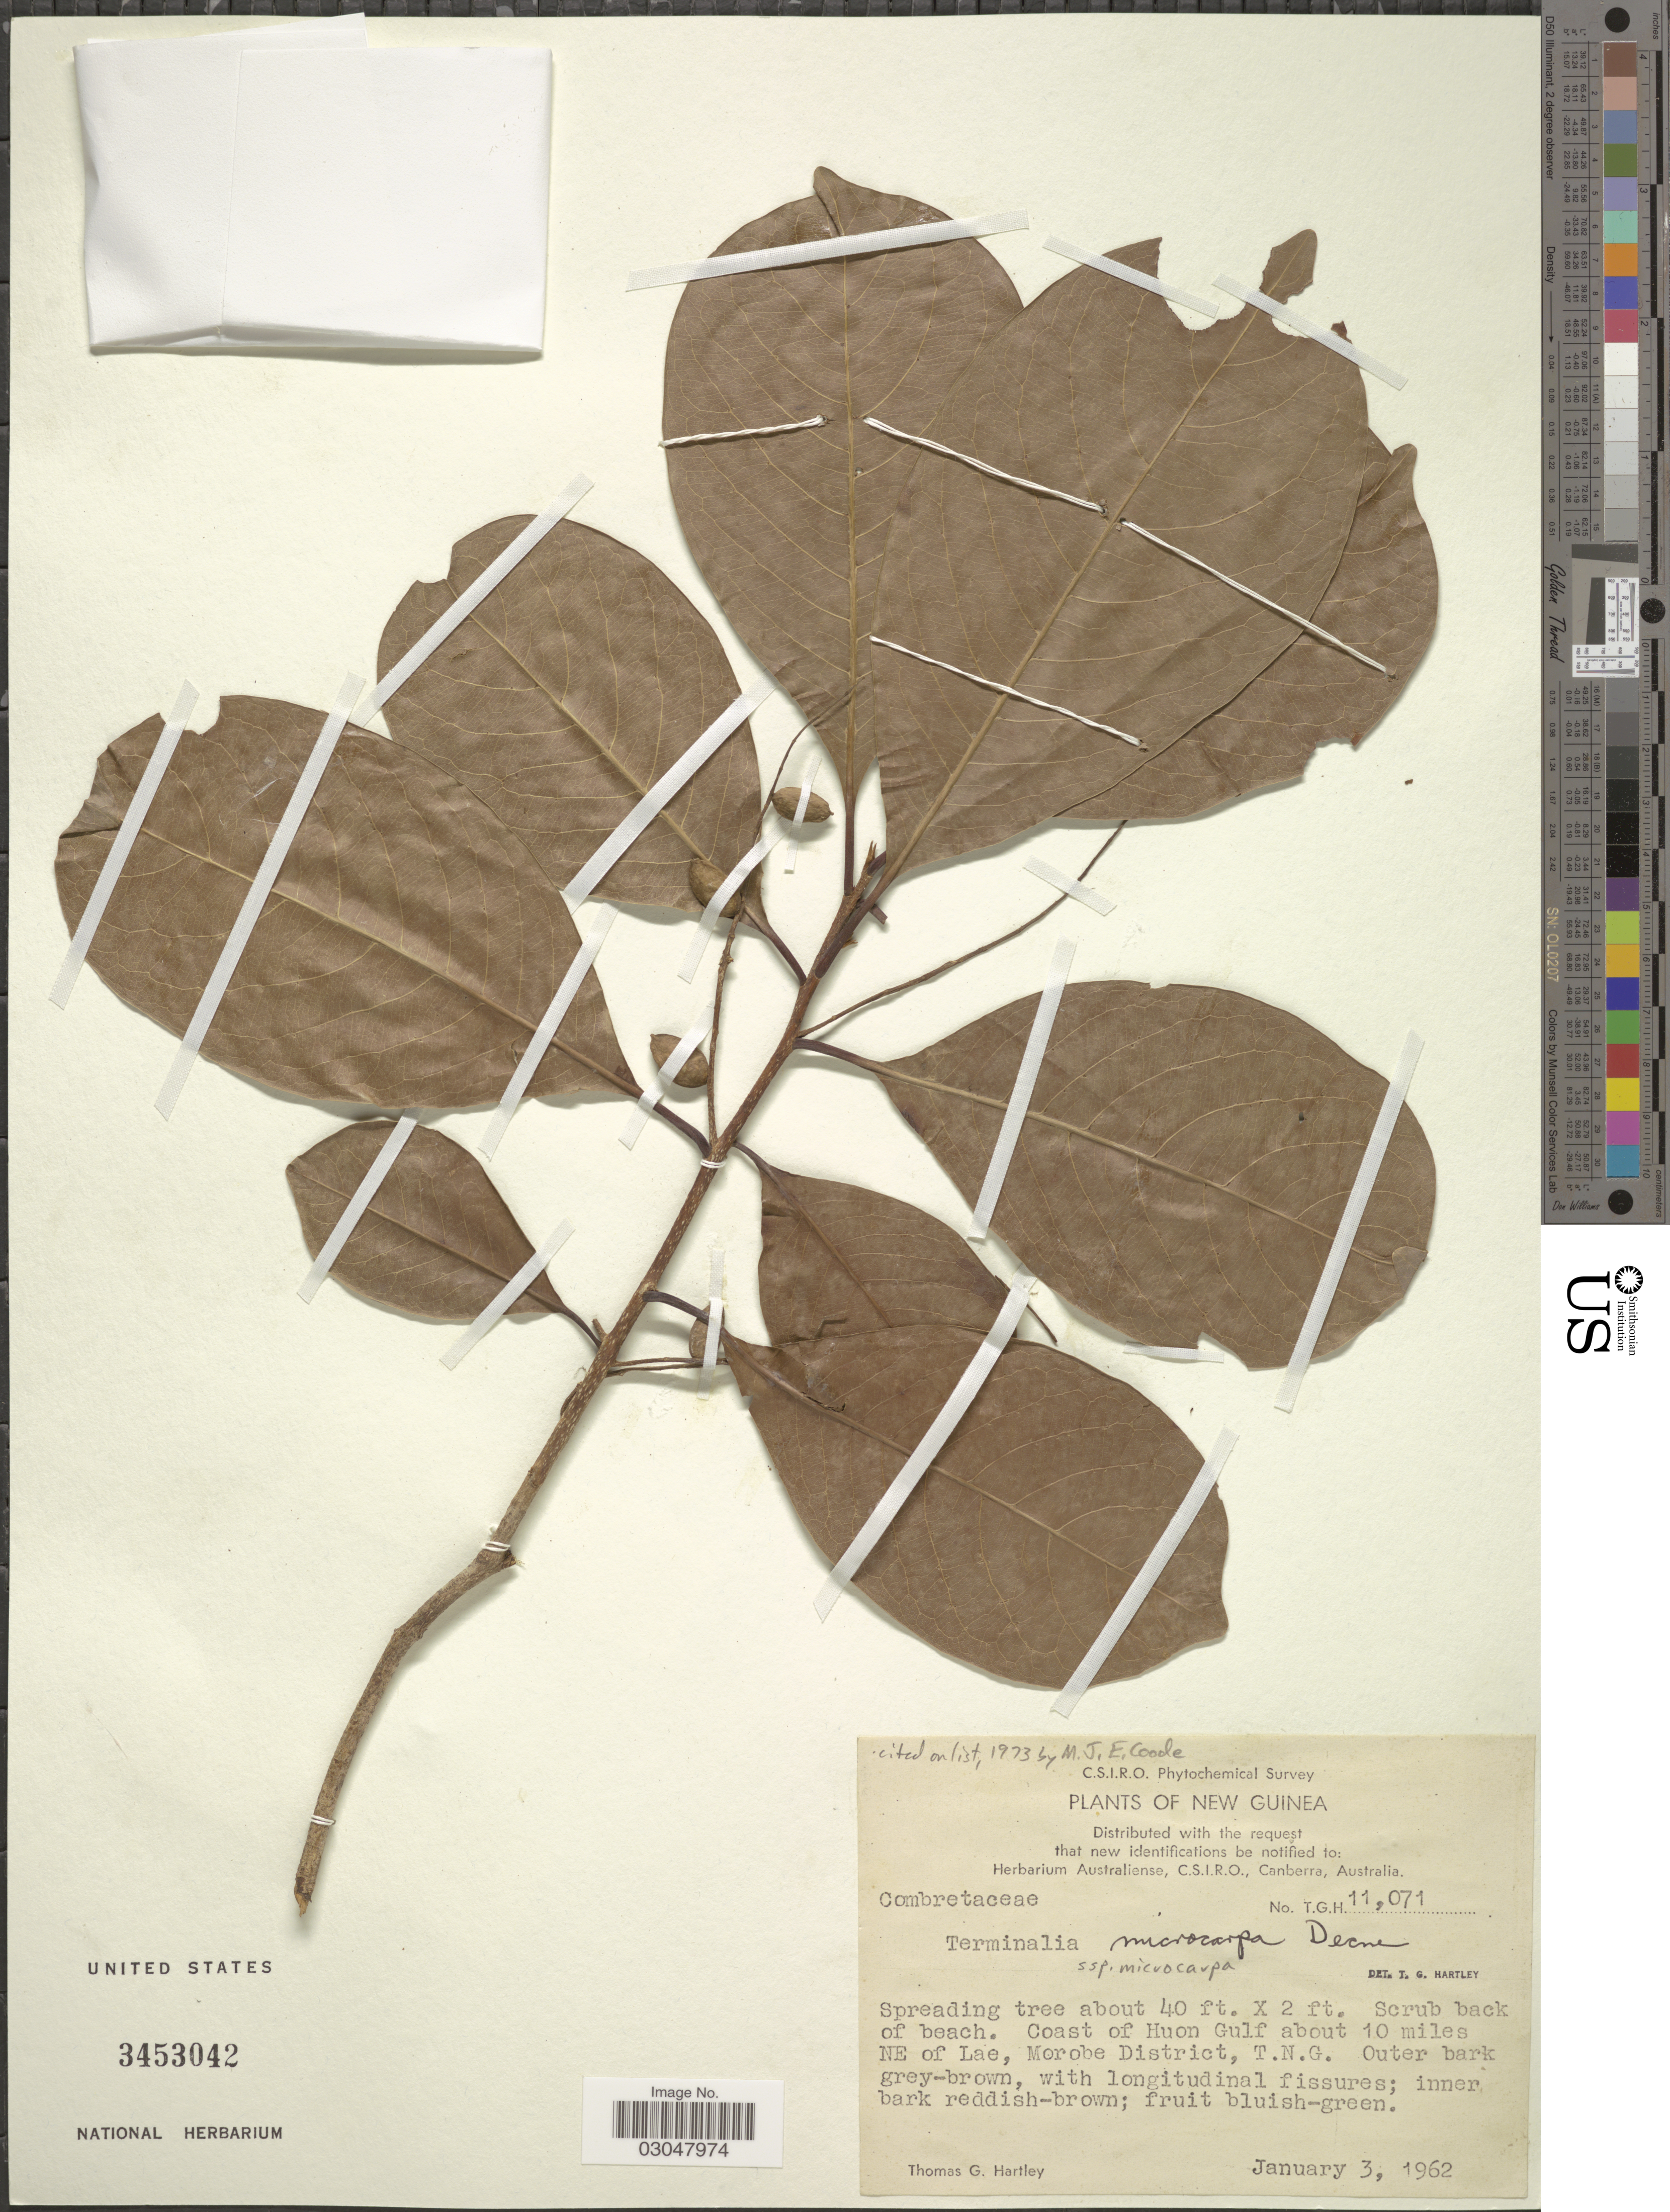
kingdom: Plantae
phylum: Tracheophyta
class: Magnoliopsida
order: Myrtales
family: Combretaceae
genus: Terminalia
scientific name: Terminalia microcarpa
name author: Decne.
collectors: T. G. Hartley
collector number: T.G.H. 11071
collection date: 1962-01-03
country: Papua New Guinea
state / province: Morobe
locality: New Guinea. Coast of Huon Gulf about 10 miles NE of Lae, Morobe District, T.N.G.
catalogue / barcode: US 3453042